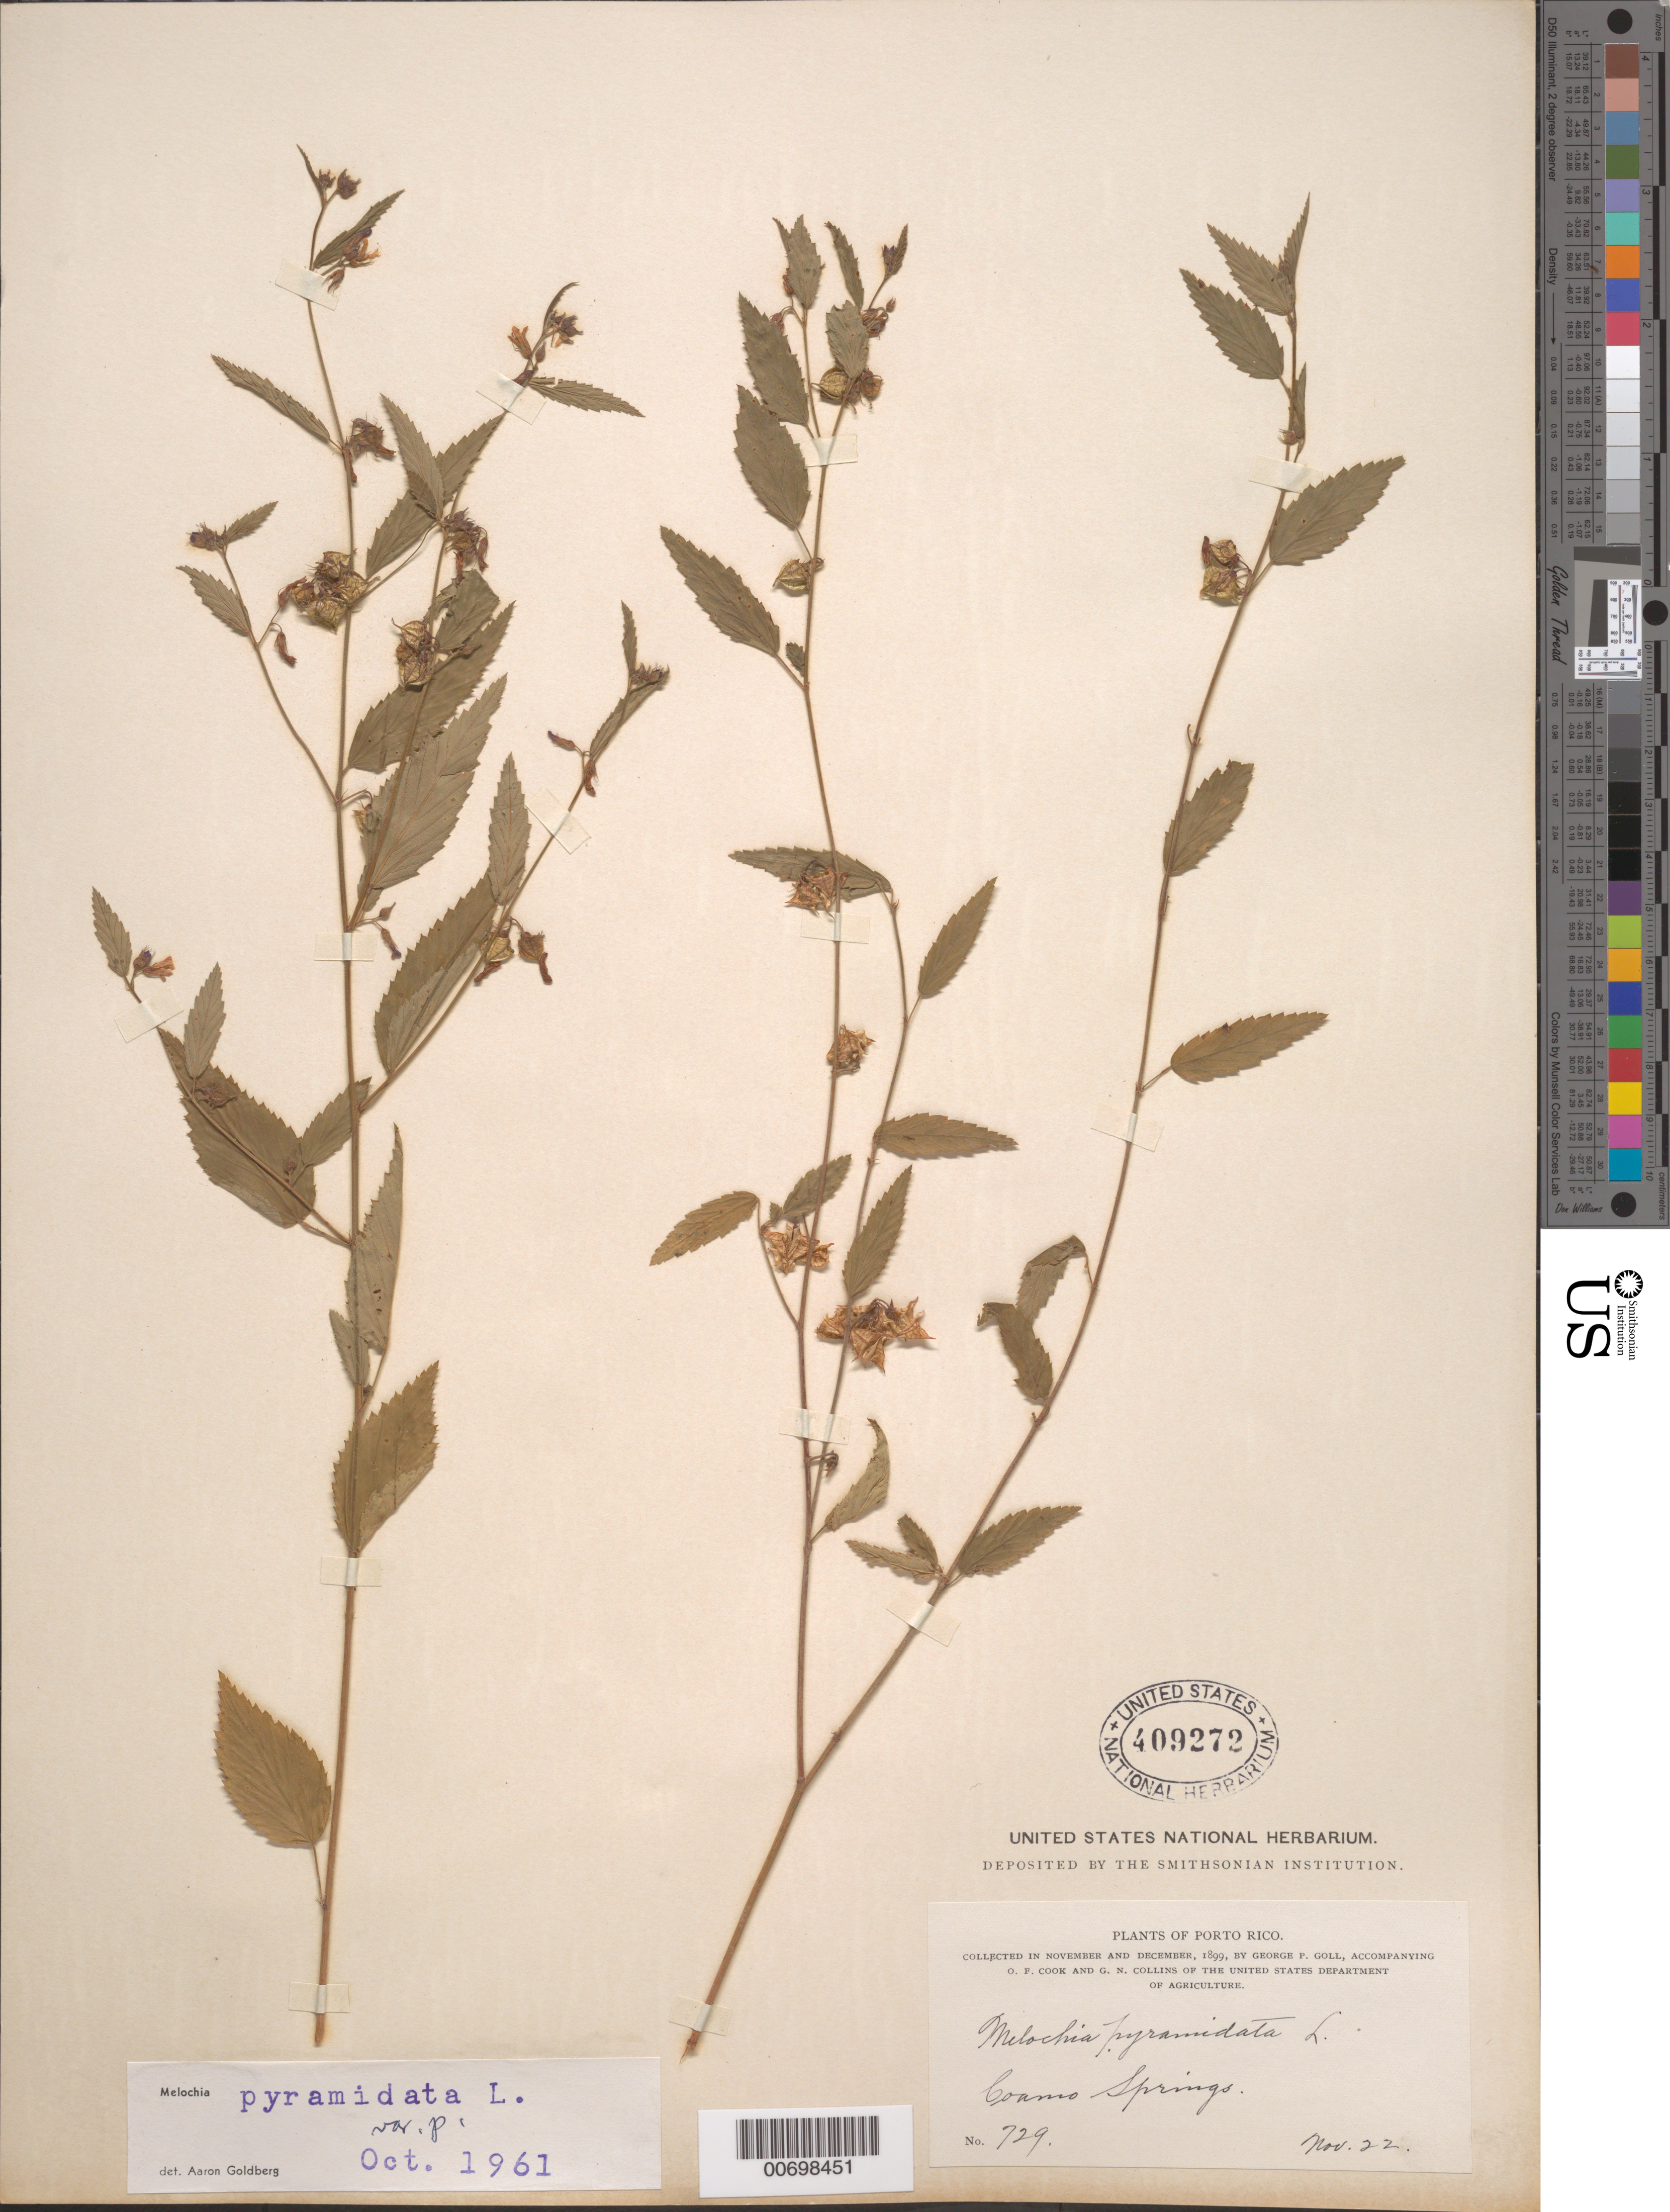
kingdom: Plantae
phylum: Tracheophyta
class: Magnoliopsida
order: Malvales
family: Malvaceae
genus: Melochia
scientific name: Melochia pyramidata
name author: L.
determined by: Goldberg, Aaron, (US), NMNH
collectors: G. Goll, O. F. Cook & G. N. Collins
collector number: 729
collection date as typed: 22 Nov 1899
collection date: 1899-11-22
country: Puerto Rico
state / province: Coamo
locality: Coamo Springs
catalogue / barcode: US 409272